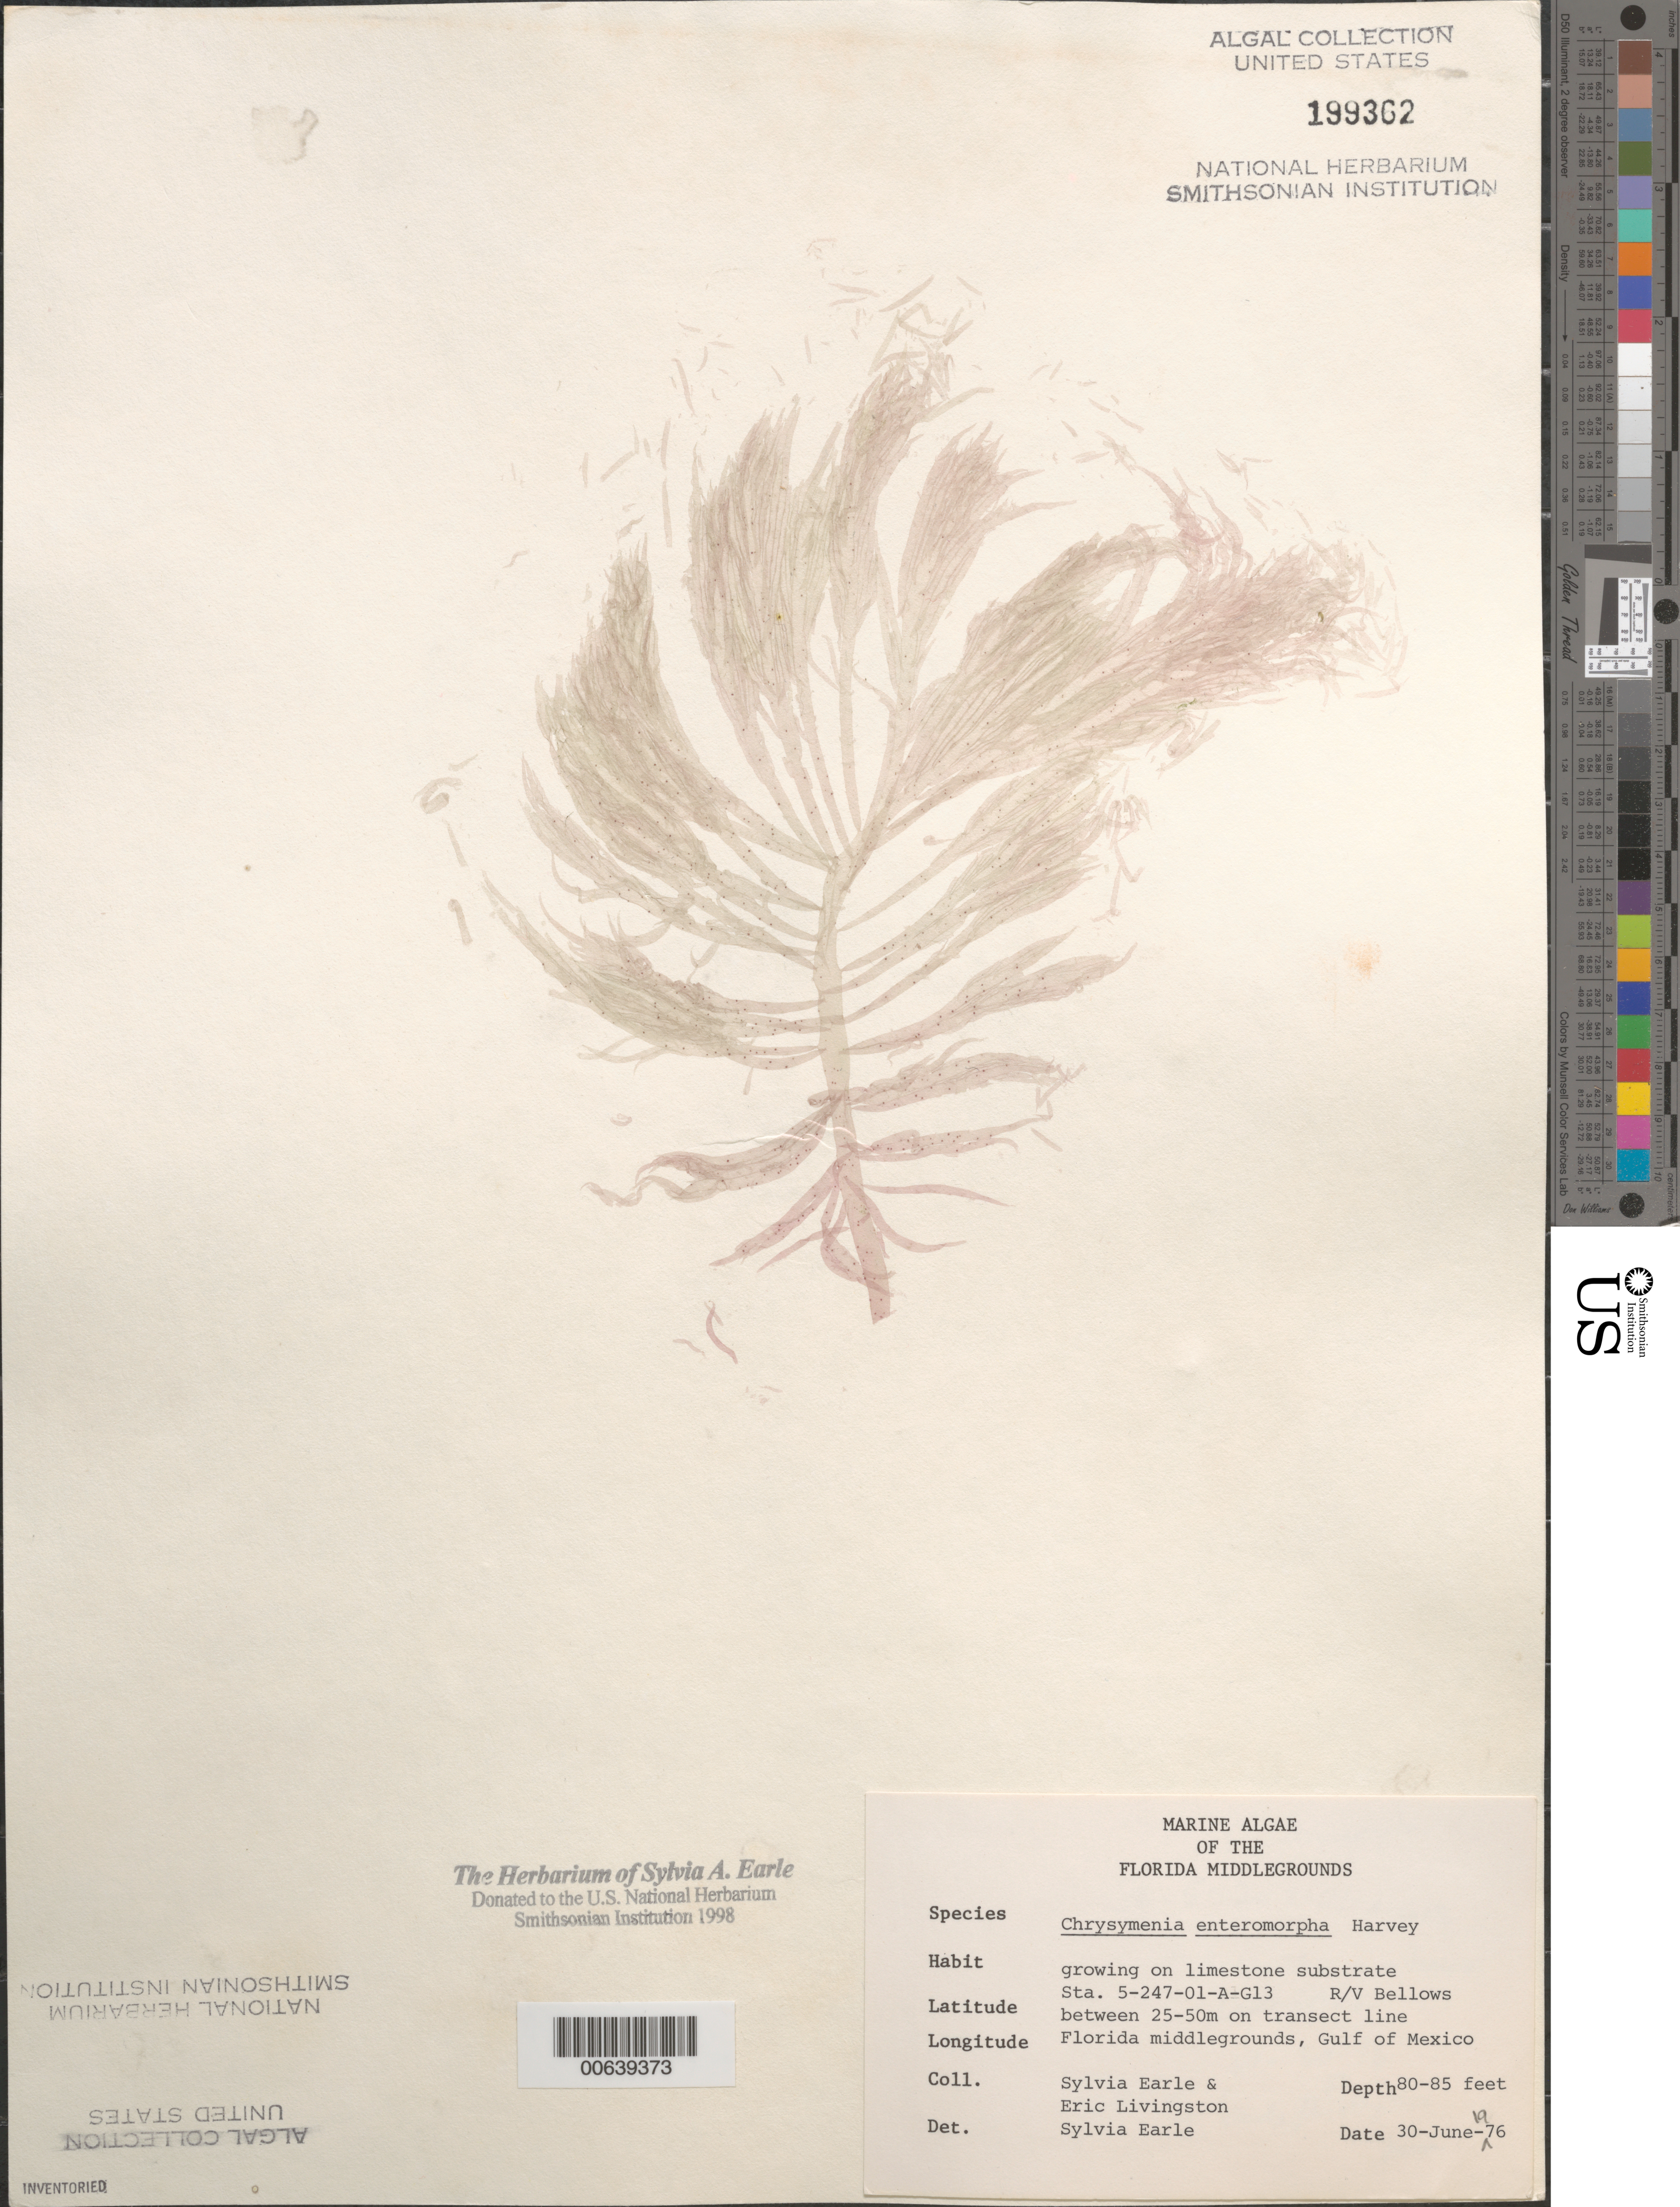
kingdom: Plantae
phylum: Rhodophyta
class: Florideophyceae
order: Rhodymeniales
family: Rhodymeniaceae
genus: Botryocladia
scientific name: Botryocladia enteromorpha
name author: (Harv.) W.E. Schmidt et al. in W.E. Schmidt et al.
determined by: Algae name updating Project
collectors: S. A. Earle & E. Livingston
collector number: Station 5-247-01-ag13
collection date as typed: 30 Jun 1976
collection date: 1976-06-30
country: United States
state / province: Florida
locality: Florida Middle Grounds, Gulf of Mexico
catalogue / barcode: US 199362